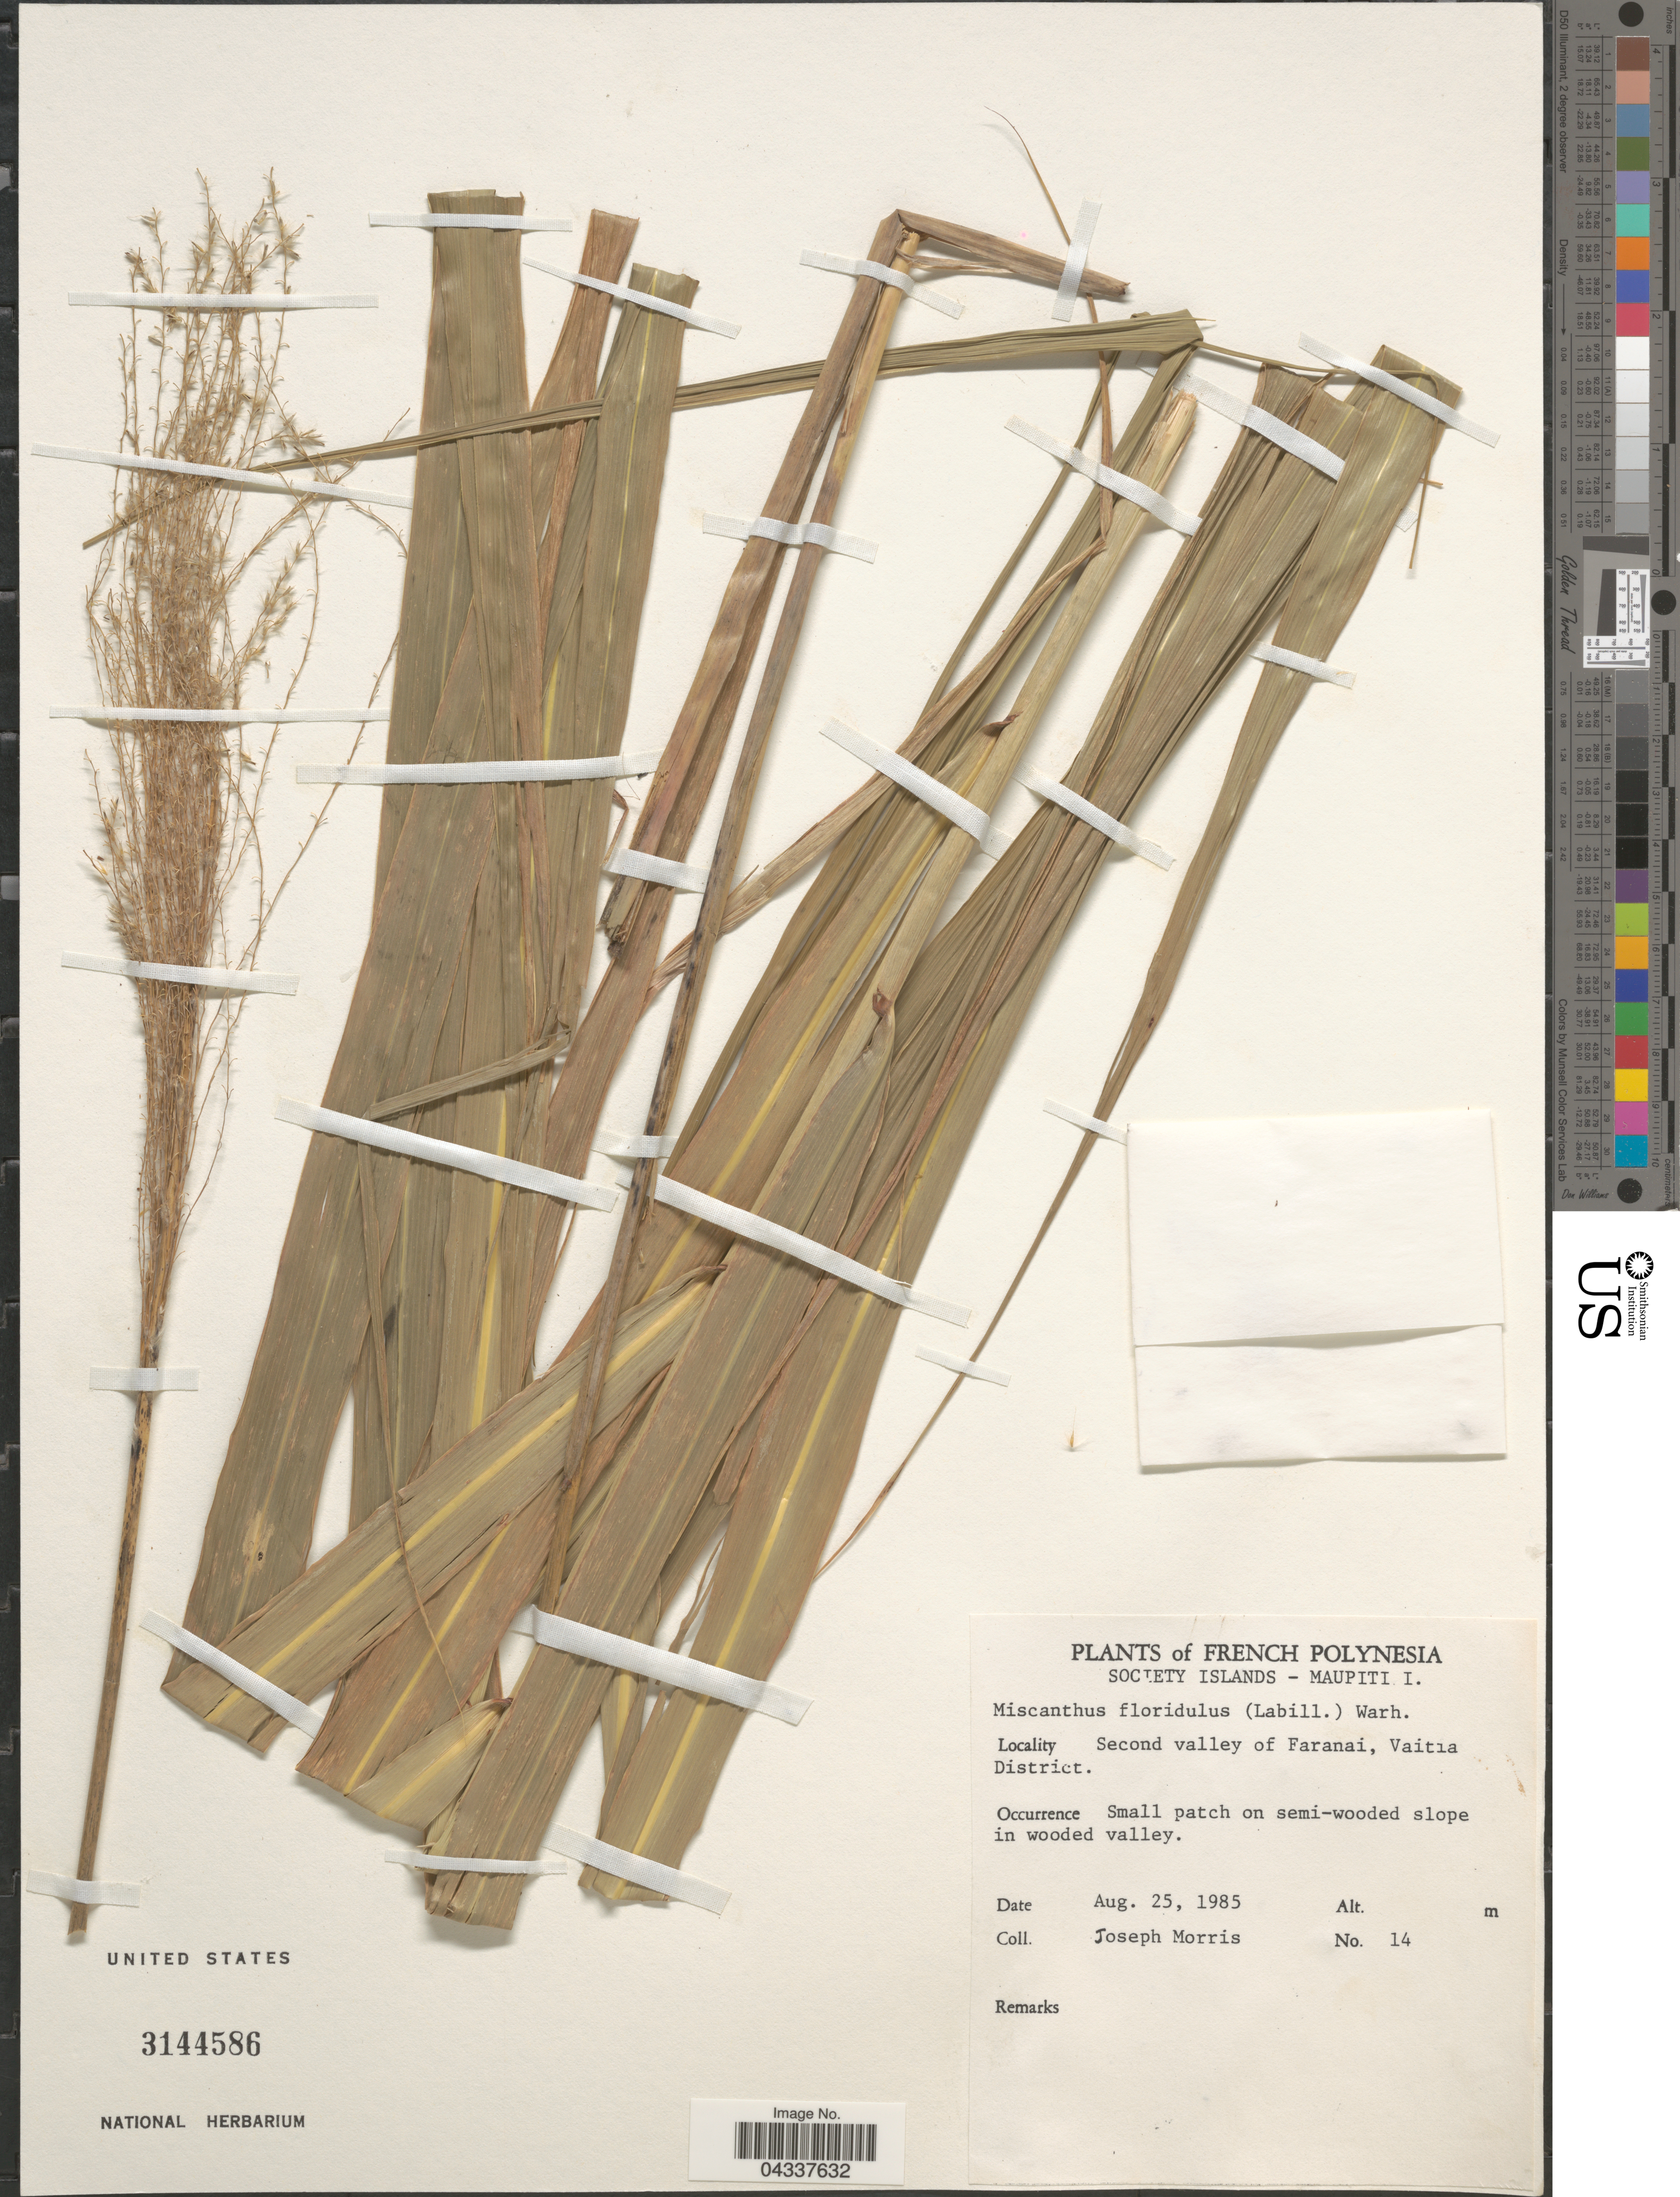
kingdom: Plantae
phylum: Tracheophyta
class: Liliopsida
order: Poales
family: Poaceae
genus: Miscanthus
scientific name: Miscanthus floridulus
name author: (Labill.) Warb.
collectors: J. Morris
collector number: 14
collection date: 1985-08-25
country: French Polynesia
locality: Society Islands - Maupiti I. Second valley of Faranai, Vaitia District.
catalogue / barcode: US 3144586